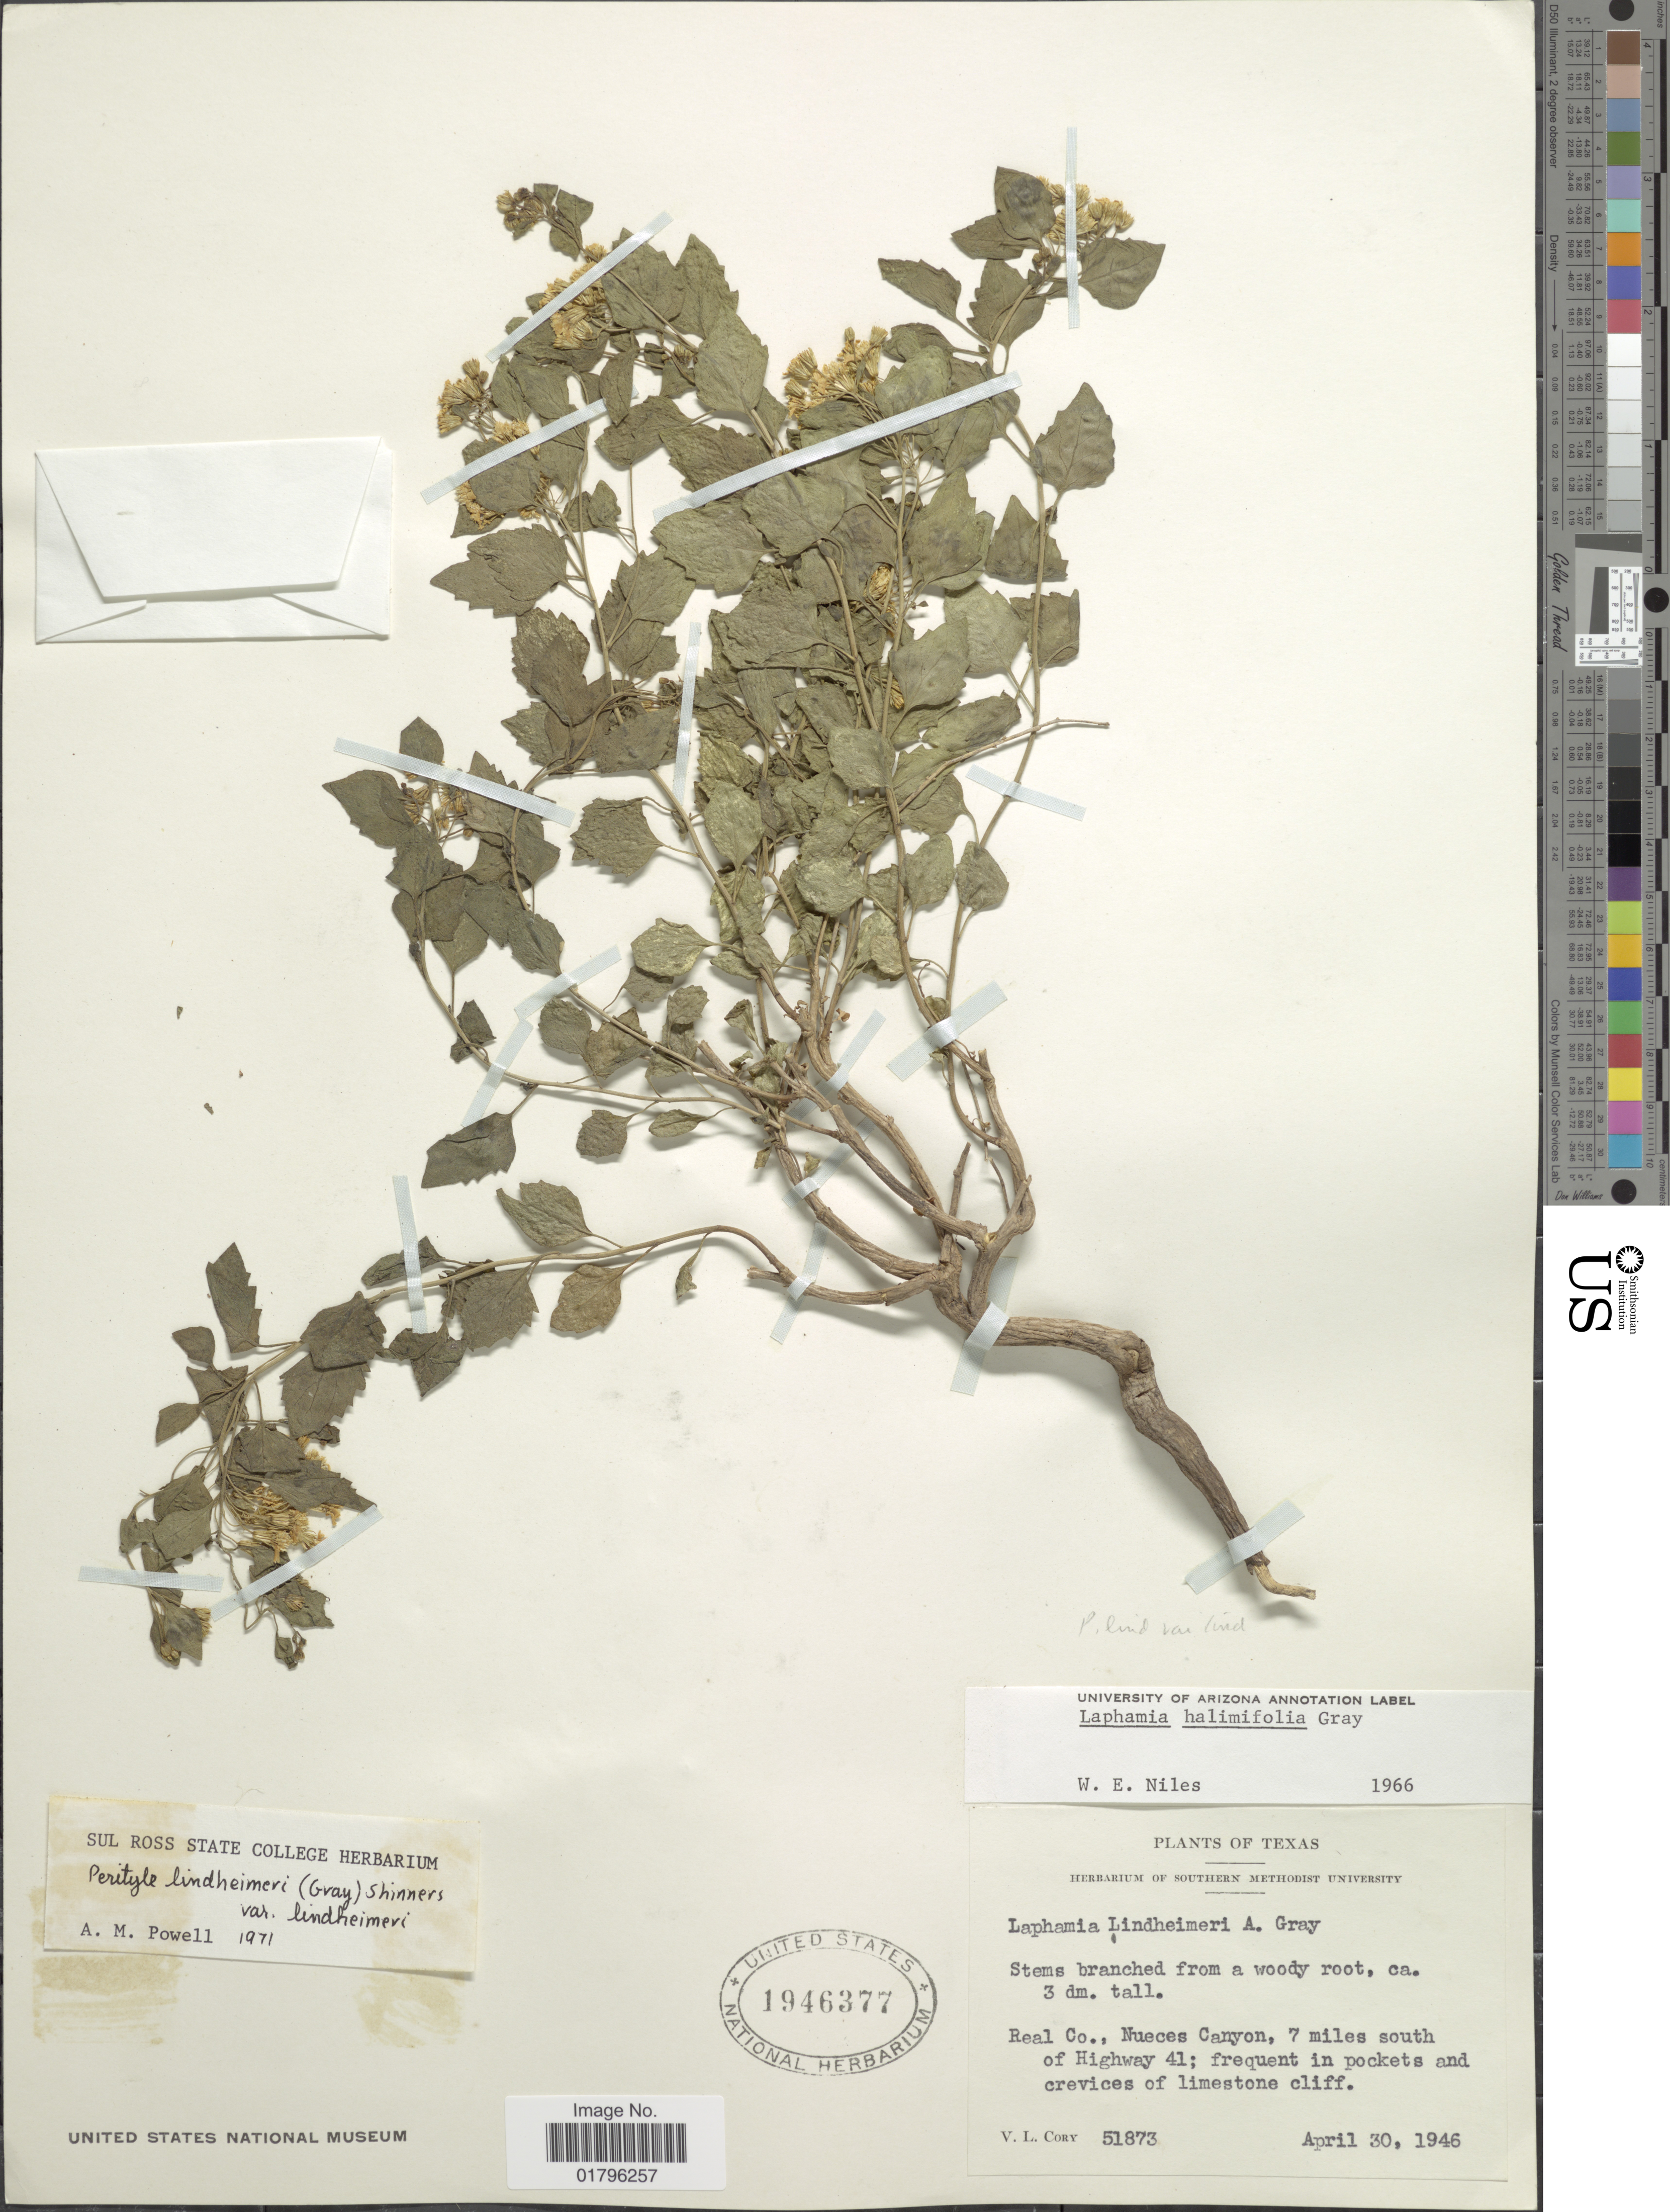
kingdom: Plantae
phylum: Tracheophyta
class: Magnoliopsida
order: Asterales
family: Asteraceae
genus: Perityle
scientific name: Perityle lindheimeri var. lindheimeri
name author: (A. Gray) Shinners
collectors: V. Cory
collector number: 51873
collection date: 1946-04-30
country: United States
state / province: Texas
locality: Real Co., Nueces Canyon, 7 miles south of Highway 41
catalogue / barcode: US 1946377